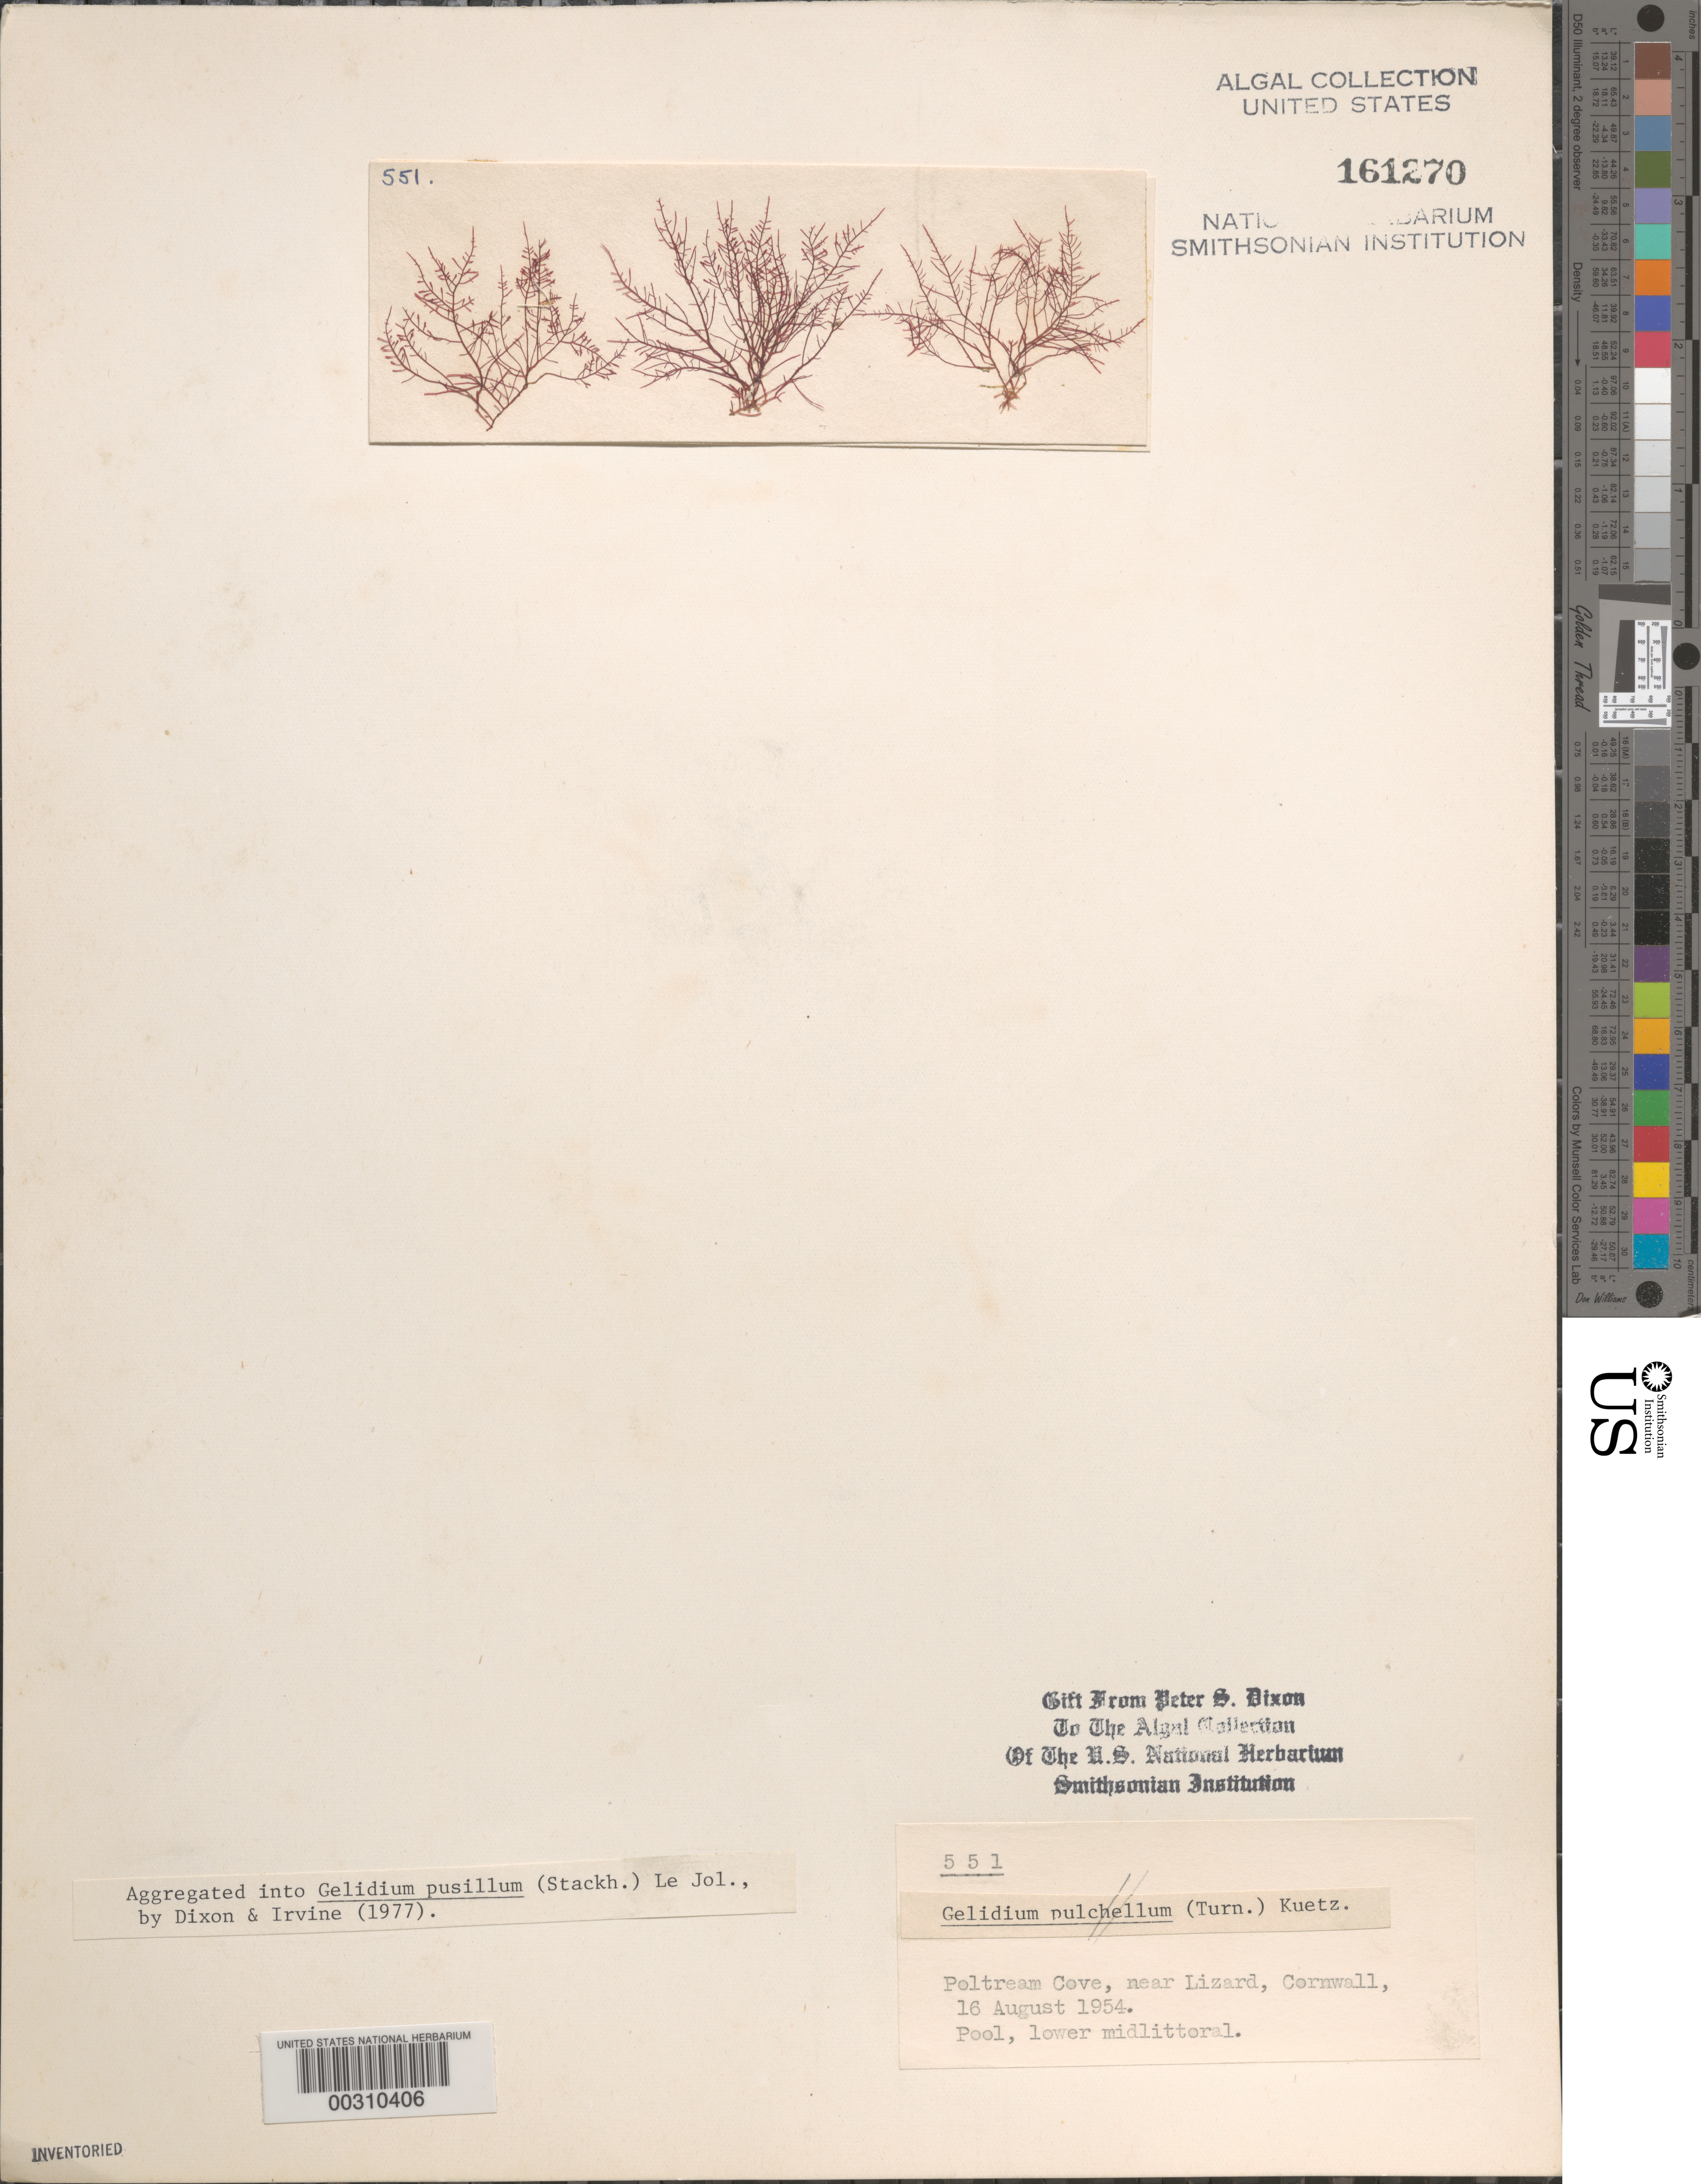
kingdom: Plantae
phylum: Rhodophyta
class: Florideophyceae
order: Gelidiales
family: Gelidiaceae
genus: Gelidium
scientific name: Gelidium pusillum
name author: (Stackh.) Le Jol.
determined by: Dixon, P. S.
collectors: P. S. Dixon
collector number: PSD 551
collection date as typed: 16 Aug 1954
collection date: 1954-08-16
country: United Kingdom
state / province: England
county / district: Cornwall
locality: Poltream Cove, Lizard Peninsula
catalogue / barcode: US 161270